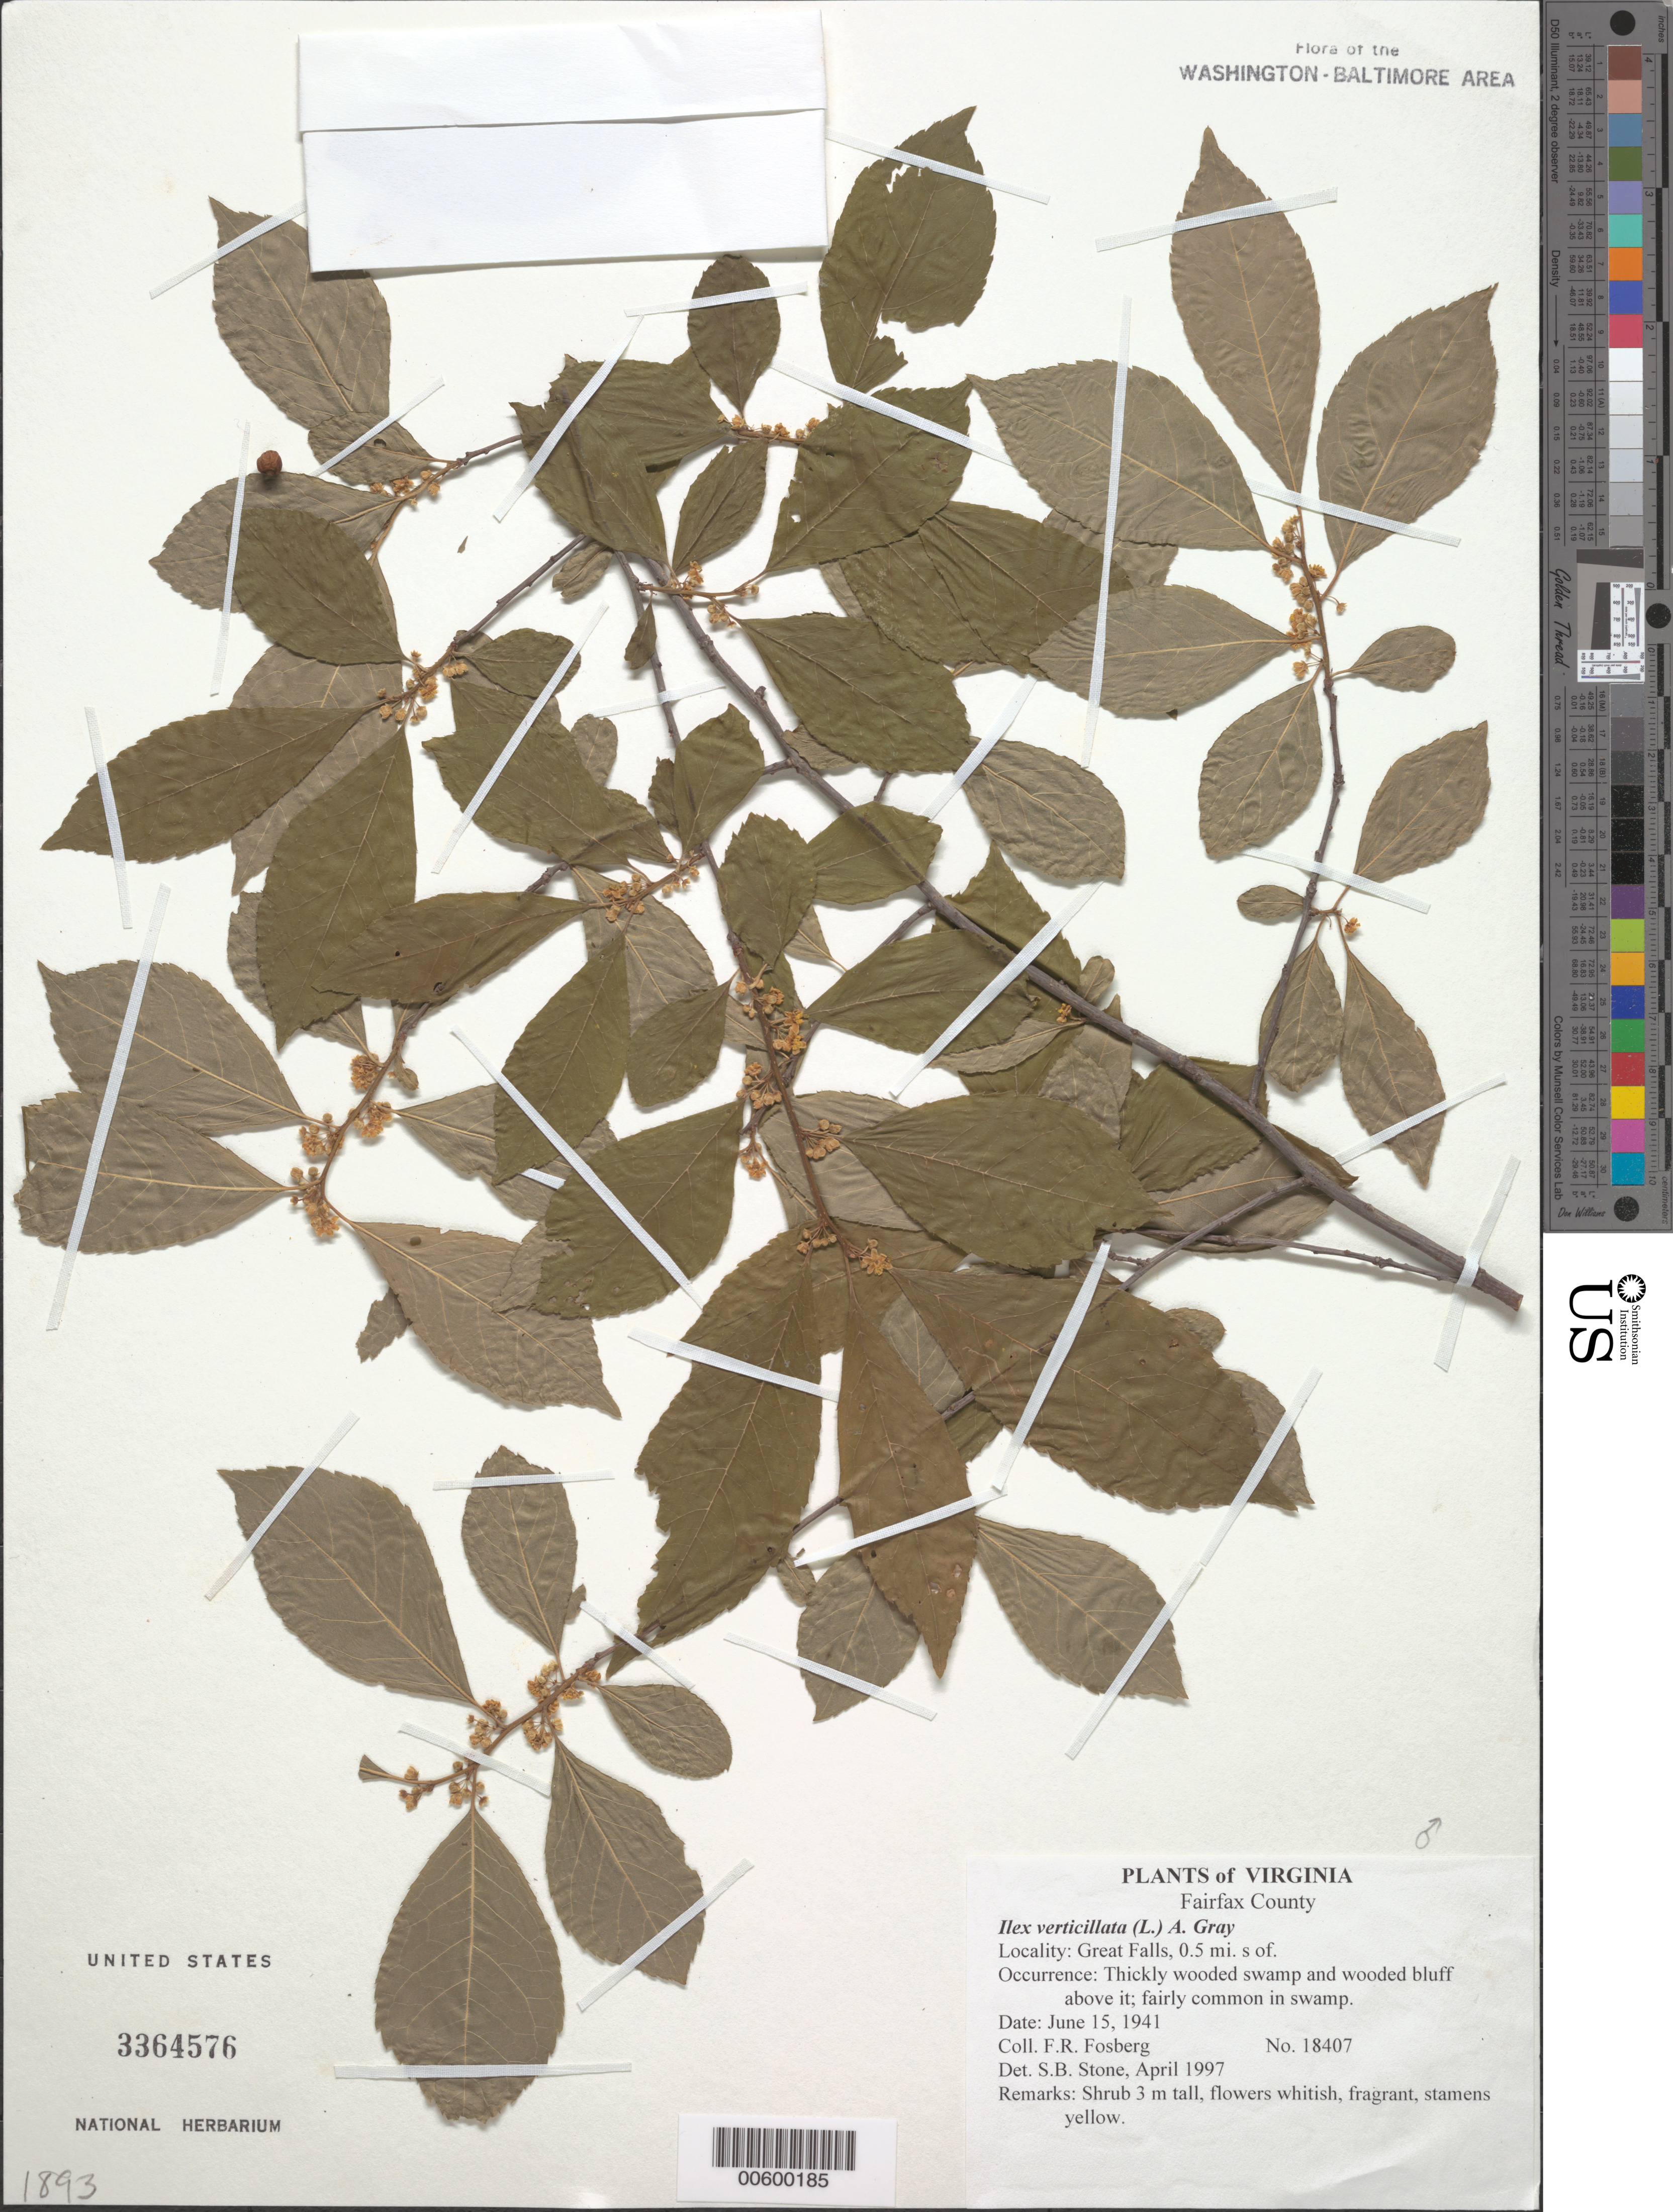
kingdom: Plantae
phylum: Tracheophyta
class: Magnoliopsida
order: Aquifoliales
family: Aquifoliaceae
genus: Ilex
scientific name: Ilex verticillata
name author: (L.) A. Gray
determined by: Stone, S. B.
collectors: F. R. Fosberg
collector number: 18407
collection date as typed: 15 Jun 1941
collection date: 1941-06-15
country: United States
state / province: Virginia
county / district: Fairfax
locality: Great Falls, 0.5 mi. S of.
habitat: Thickly wooded swamp and wooded bluff above it; fairly common in swamp.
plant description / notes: Common name: Winterberry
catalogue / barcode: US 3364576